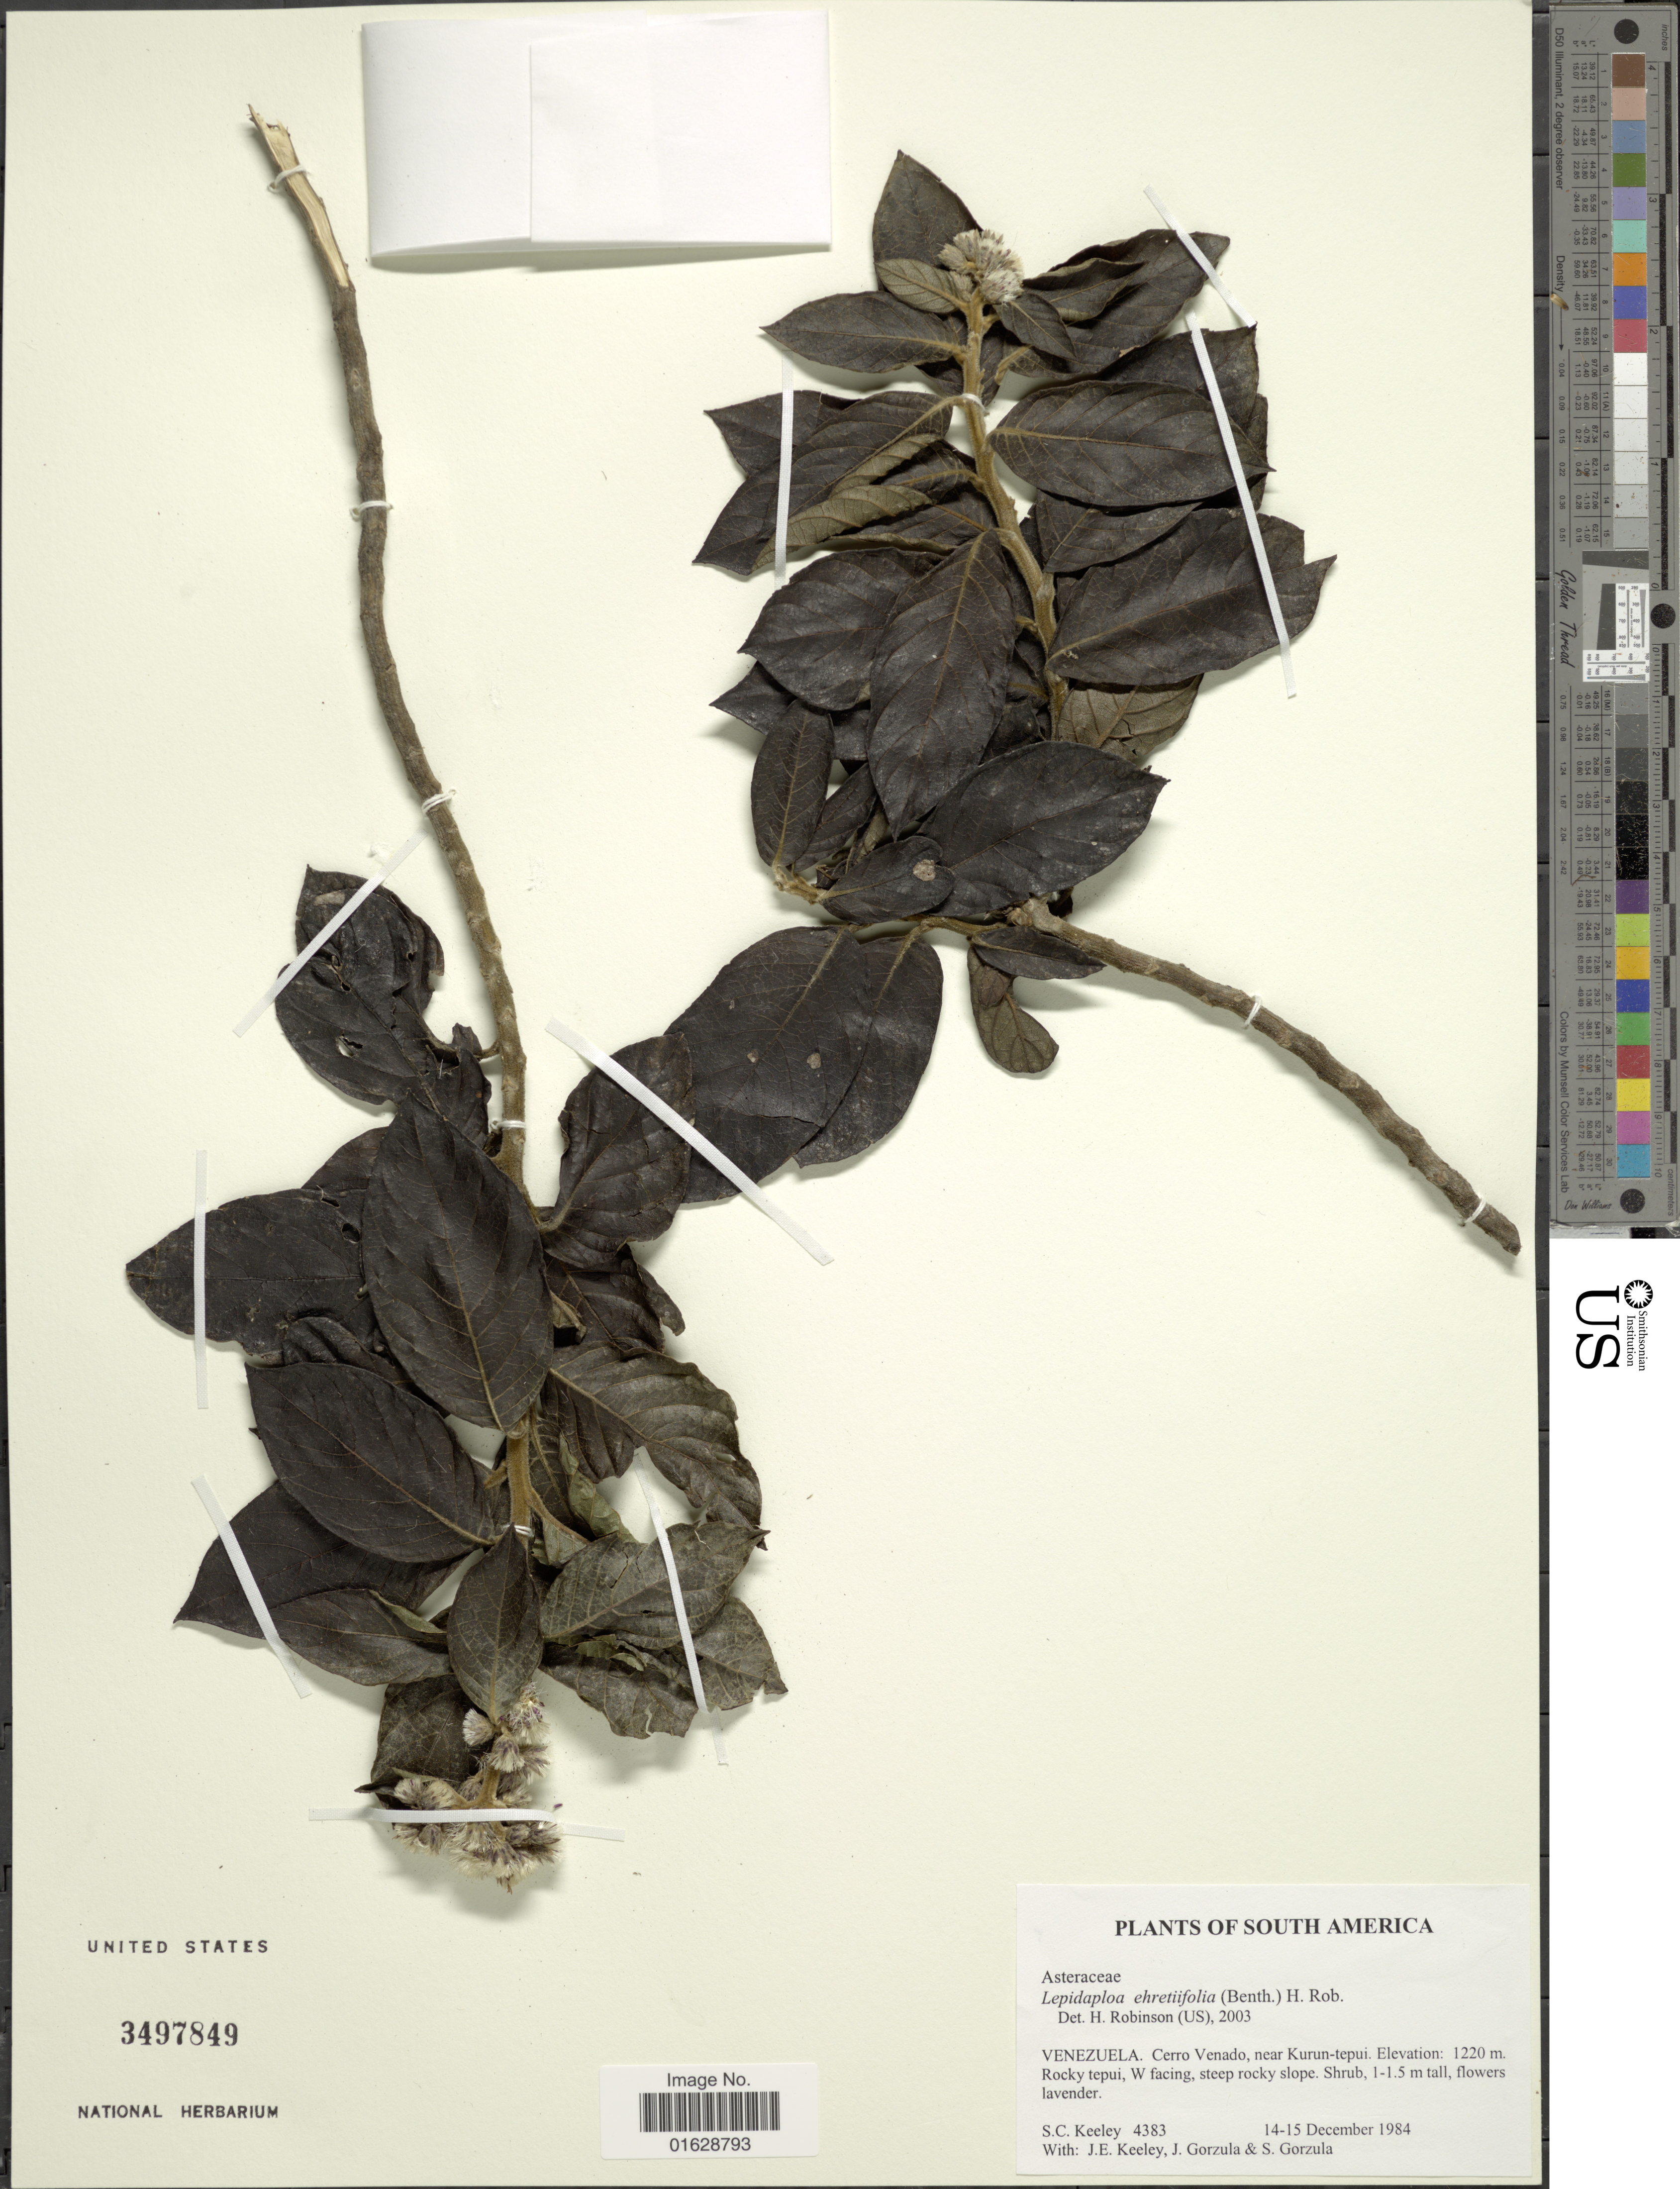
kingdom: Plantae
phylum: Tracheophyta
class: Magnoliopsida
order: Asterales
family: Asteraceae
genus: Lepidaploa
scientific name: Lepidaploa ehretiifolia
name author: (Benth.) H. Rob.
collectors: S. C. Keeley, J. E. Keeley, J. Gorzula & S. Gorzula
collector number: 4383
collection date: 1984-12-14/1984-12-15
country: Venezuela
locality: Cerro Venado, near Kurun-tepui. Rocky tepui.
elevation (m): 1220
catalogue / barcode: US 3497849